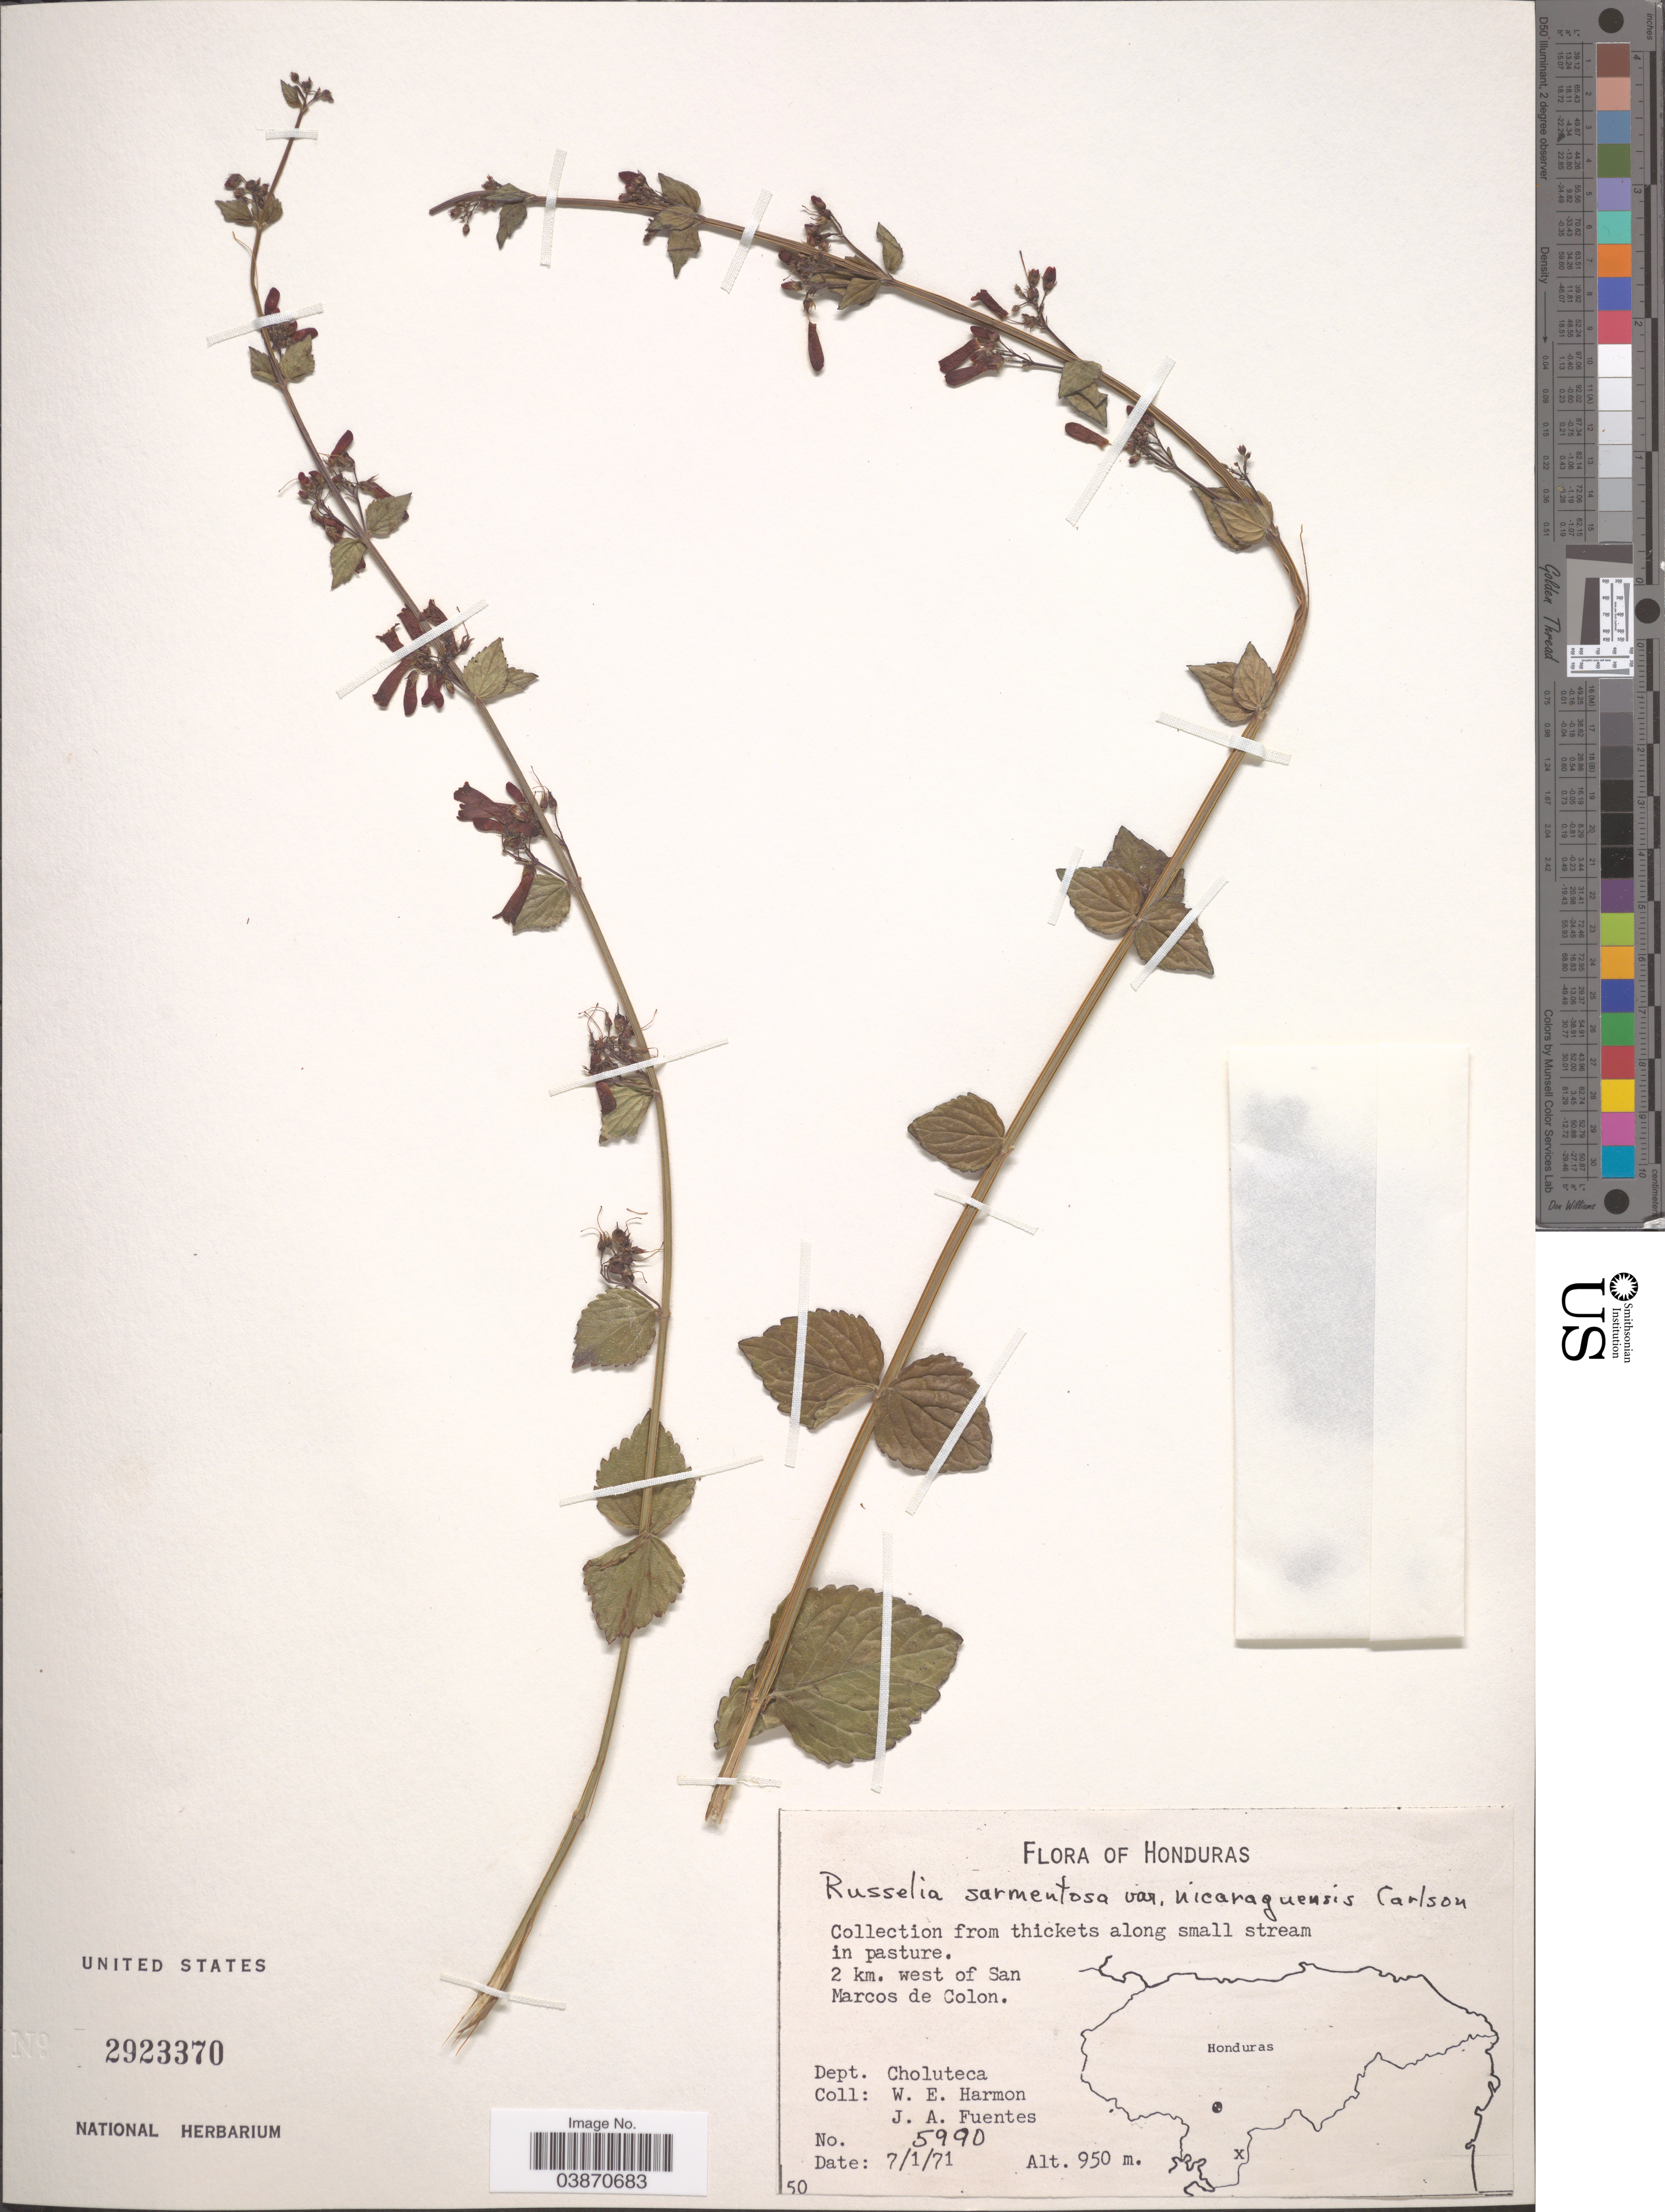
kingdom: Plantae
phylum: Tracheophyta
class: Magnoliopsida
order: Lamiales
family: Plantaginaceae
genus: Russelia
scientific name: Russelia sarmentosa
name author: Jacq.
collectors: W. E. Harmon & J. Fuentes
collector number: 5990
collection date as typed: Transcribed d/m/y: 7/1/71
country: Honduras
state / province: Choluteca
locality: From thickets along small stream in pasture. 2 km. west of San Marcos de Colon. Dept. Choluteca.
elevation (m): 950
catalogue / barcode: US 2923370